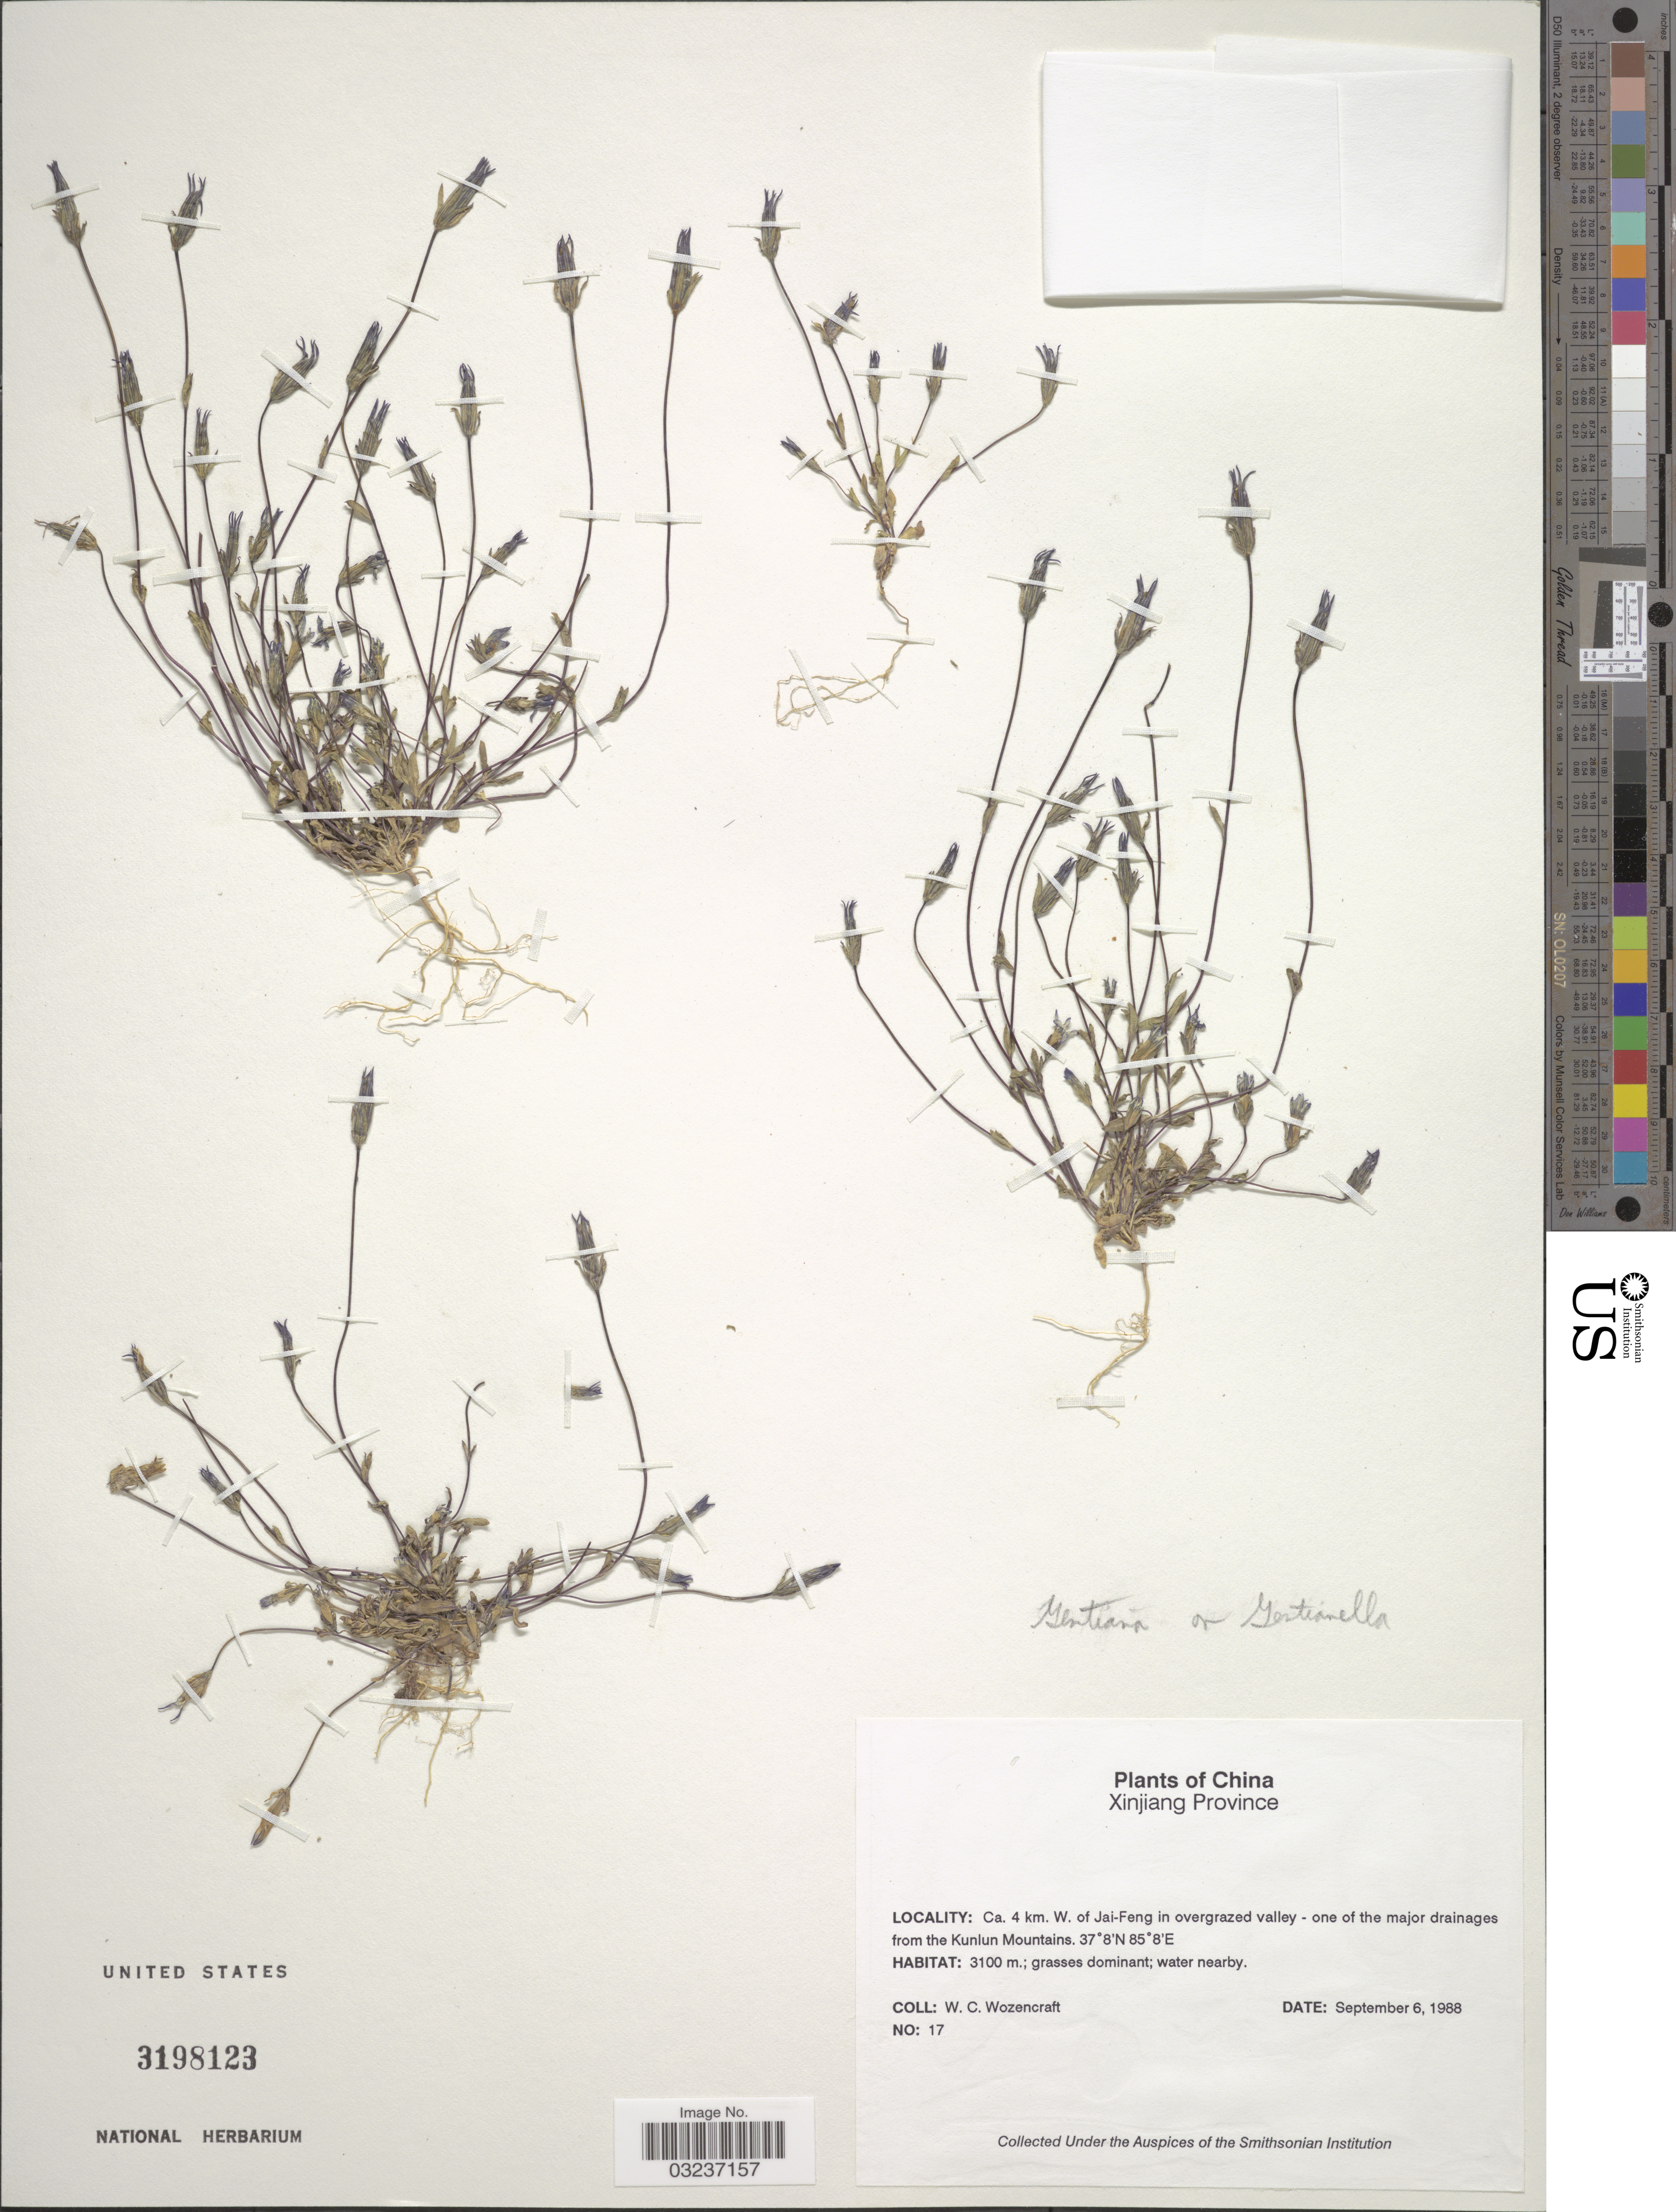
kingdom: Plantae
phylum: Tracheophyta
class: Magnoliopsida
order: Gentianales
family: Gentianaceae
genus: Gentiana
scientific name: Gentiana sp.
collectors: W. Wozencraft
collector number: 17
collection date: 1988-09-06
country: China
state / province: Xinjiang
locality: Ca. 4 km. W. of Jai-Feng in overgrazed valley - one of the major drainages from the Kunlun Mountains.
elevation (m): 3100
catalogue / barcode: US 3198123